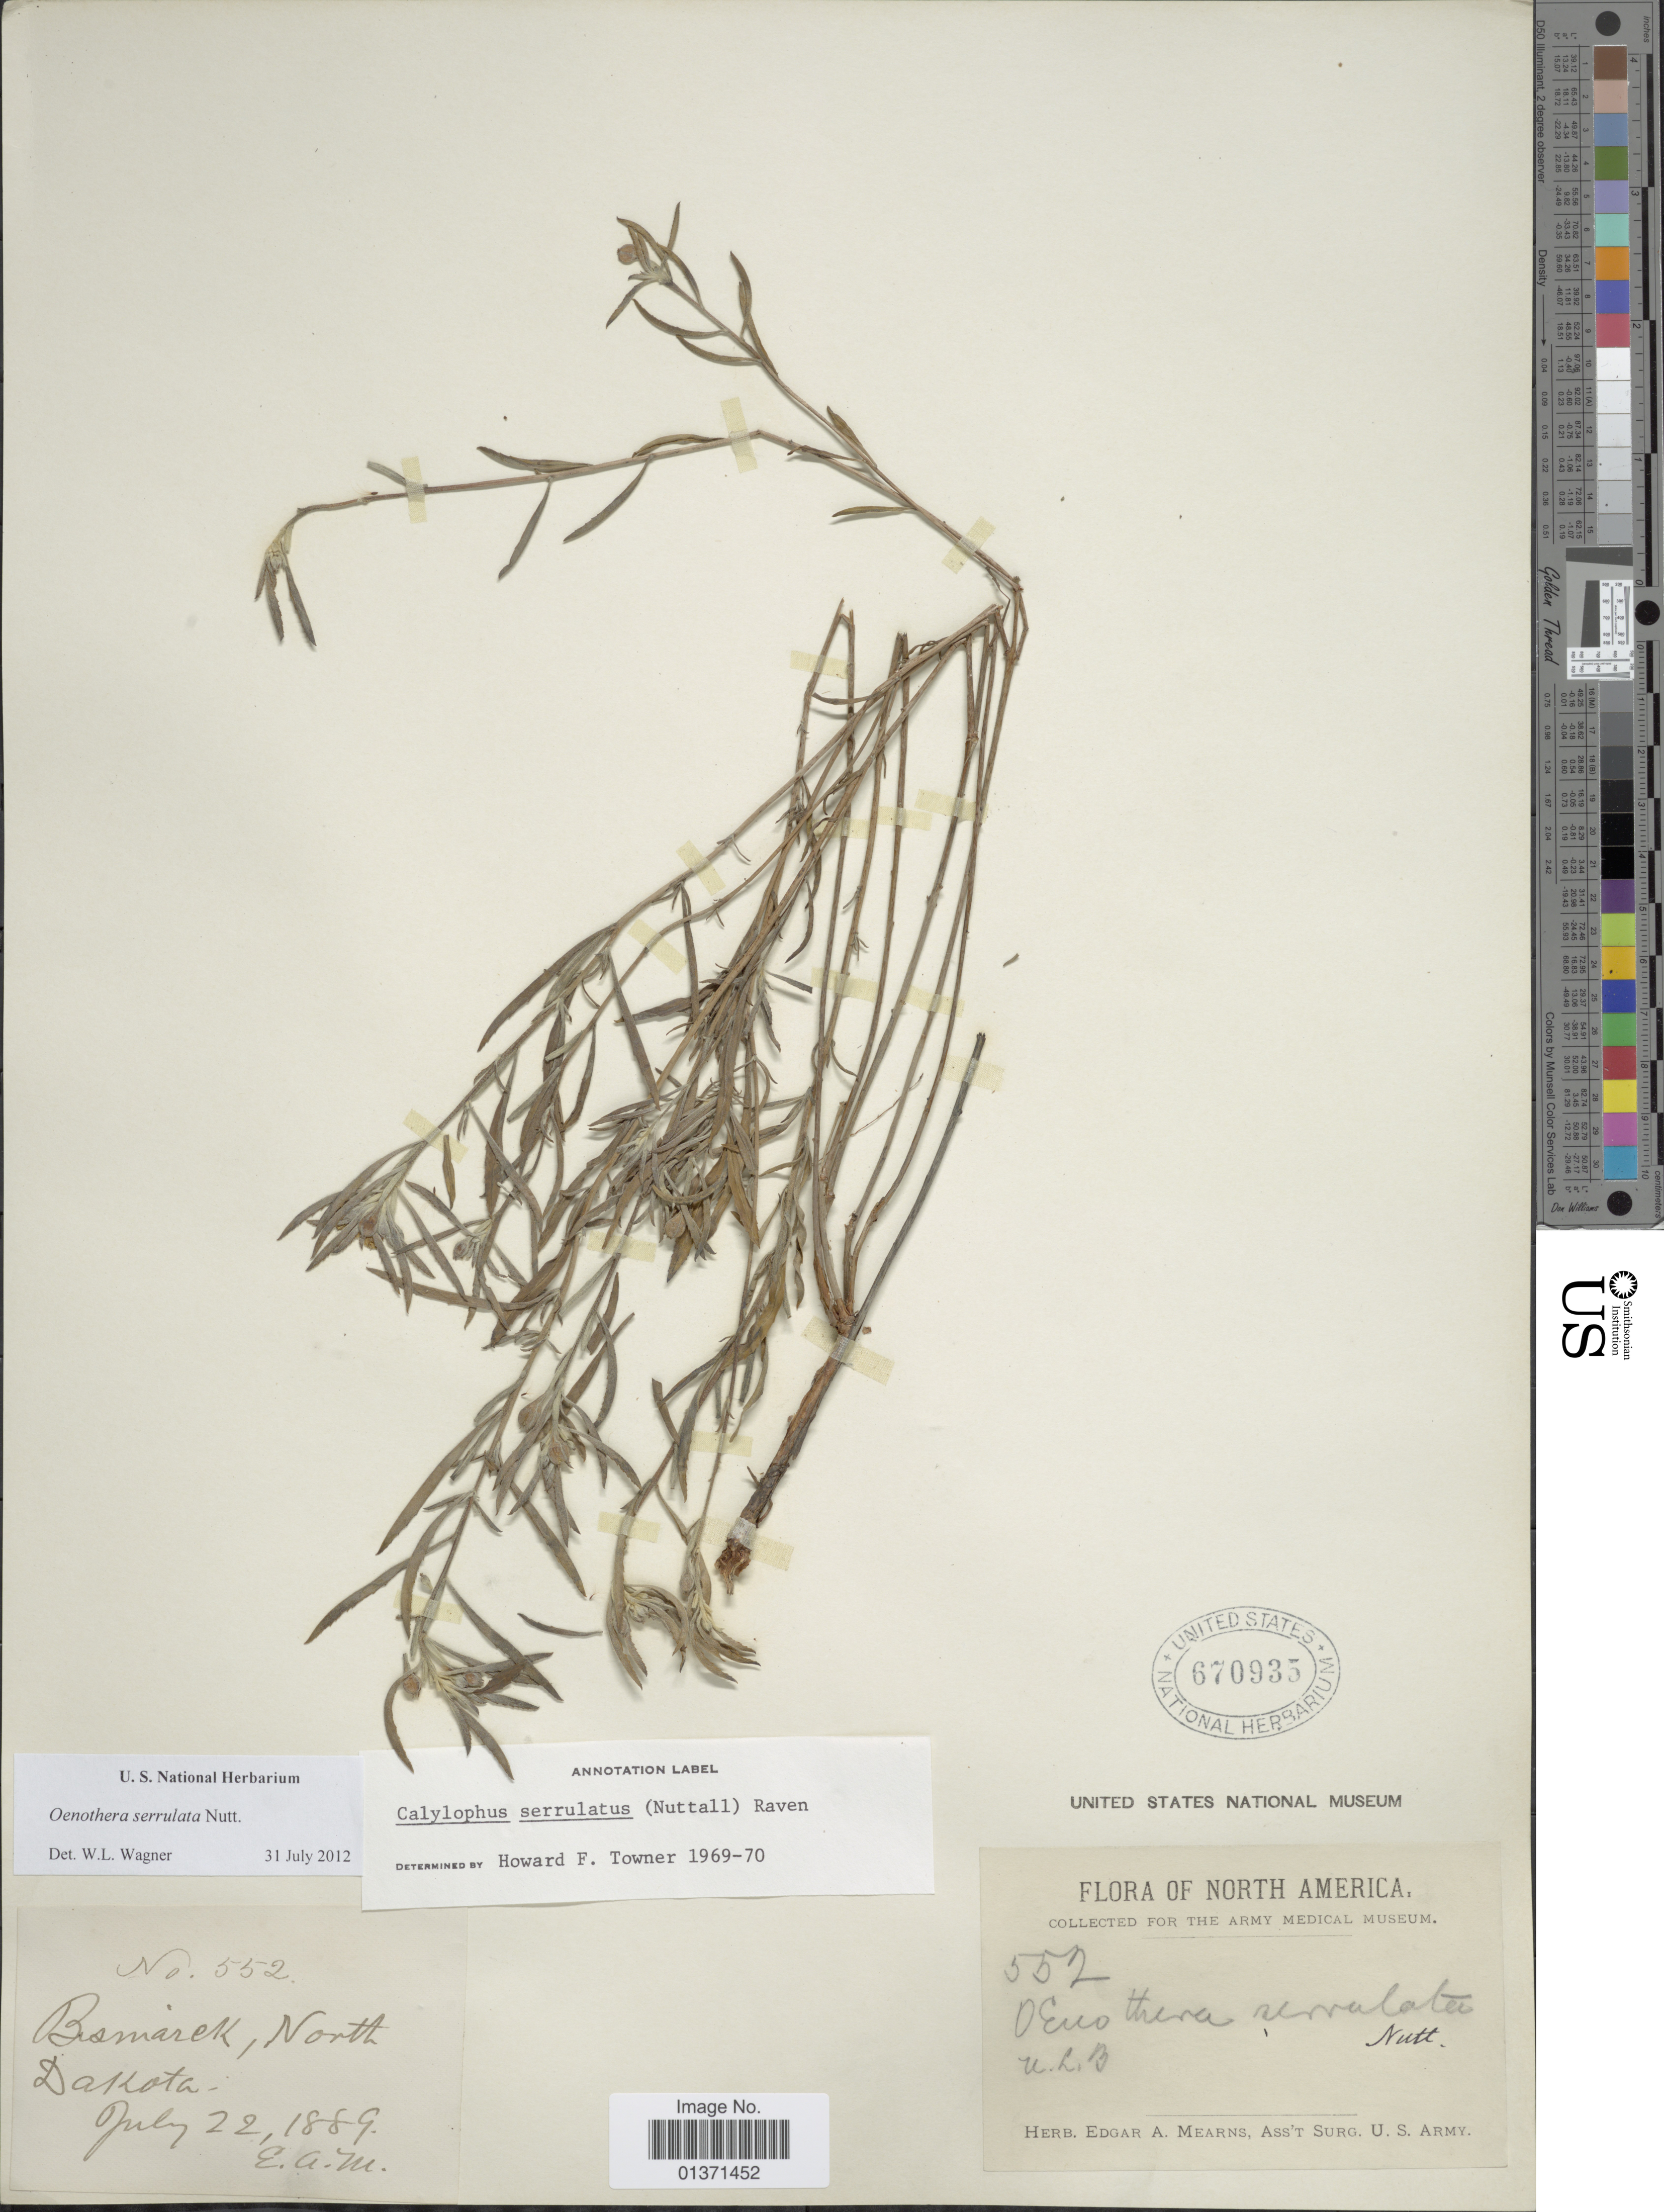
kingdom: Plantae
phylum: Tracheophyta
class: Magnoliopsida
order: Myrtales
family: Onagraceae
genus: Oenothera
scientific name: Oenothera serrulata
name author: Nutt.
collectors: E. A. Mearns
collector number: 552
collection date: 1889-07-22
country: United States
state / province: North Dakota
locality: Bismarck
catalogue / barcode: US 670935